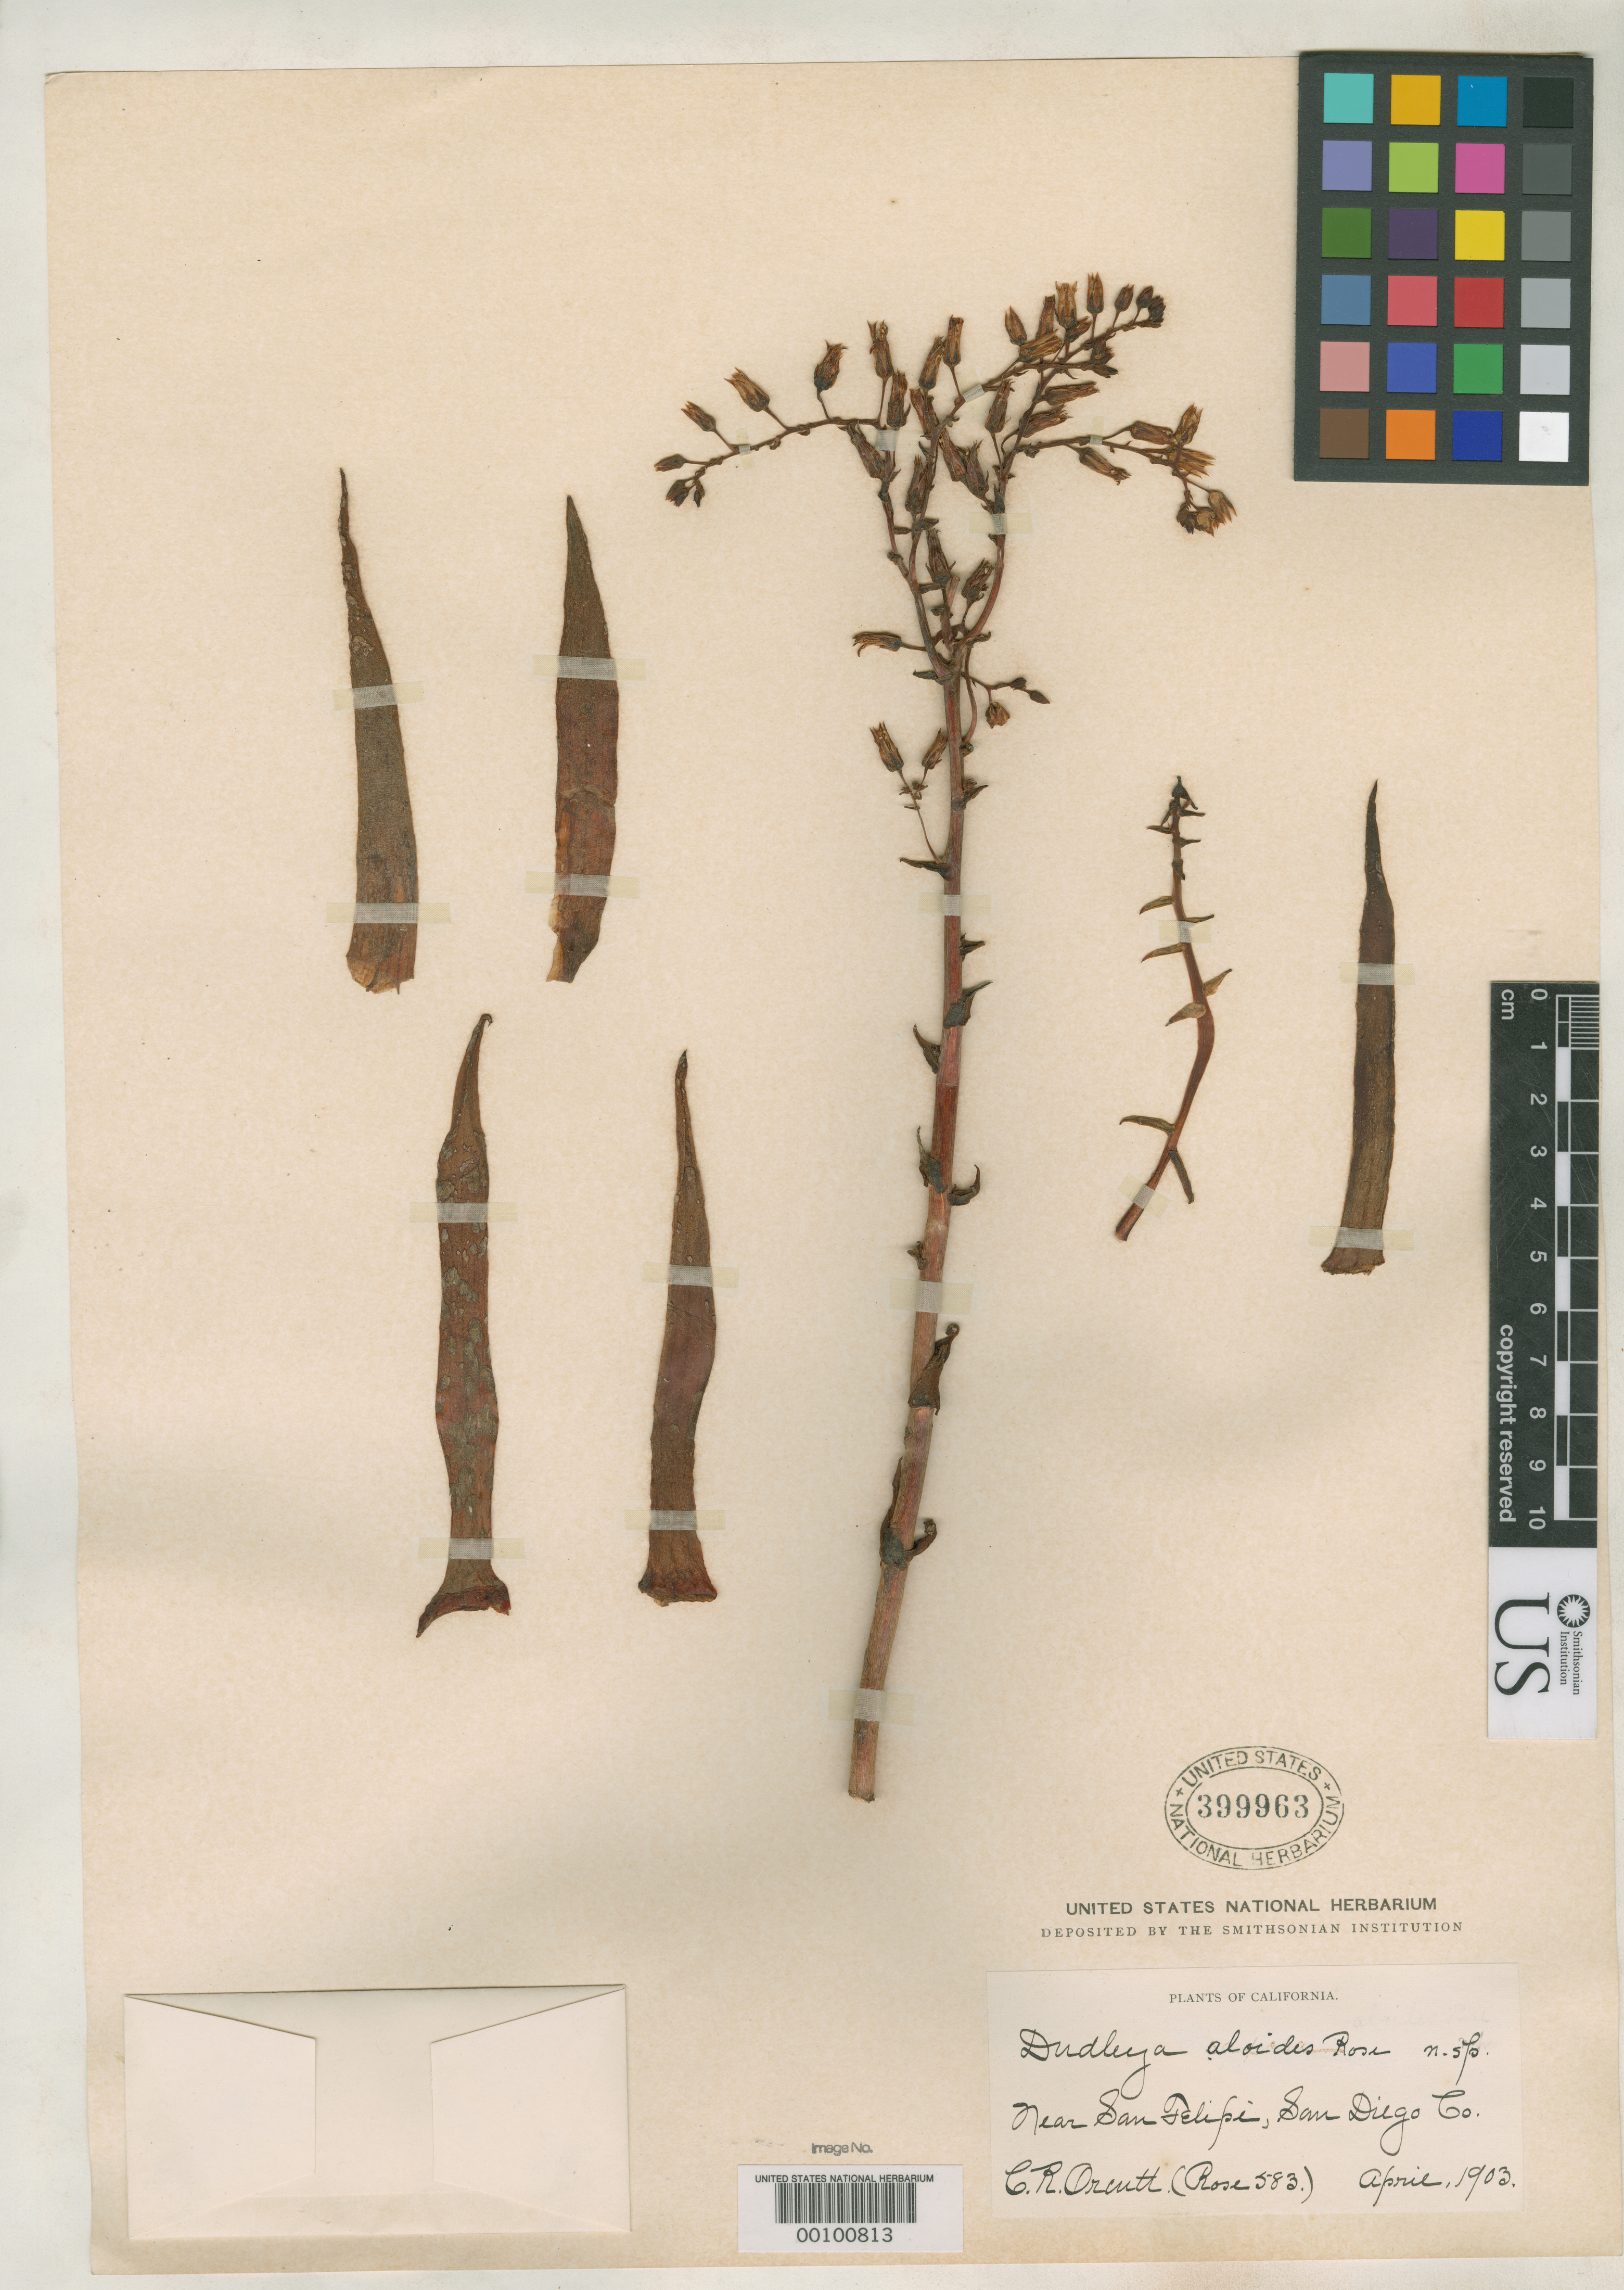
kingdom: Plantae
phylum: Tracheophyta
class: Magnoliopsida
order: Saxifragales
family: Crassulaceae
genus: Dudleya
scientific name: Dudleya aloides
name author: Rose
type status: Holotype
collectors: C. R. Orcutt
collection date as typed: Apr 1903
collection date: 1903-04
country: United States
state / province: California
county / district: San Diego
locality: San Felipe.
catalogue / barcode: US 399963